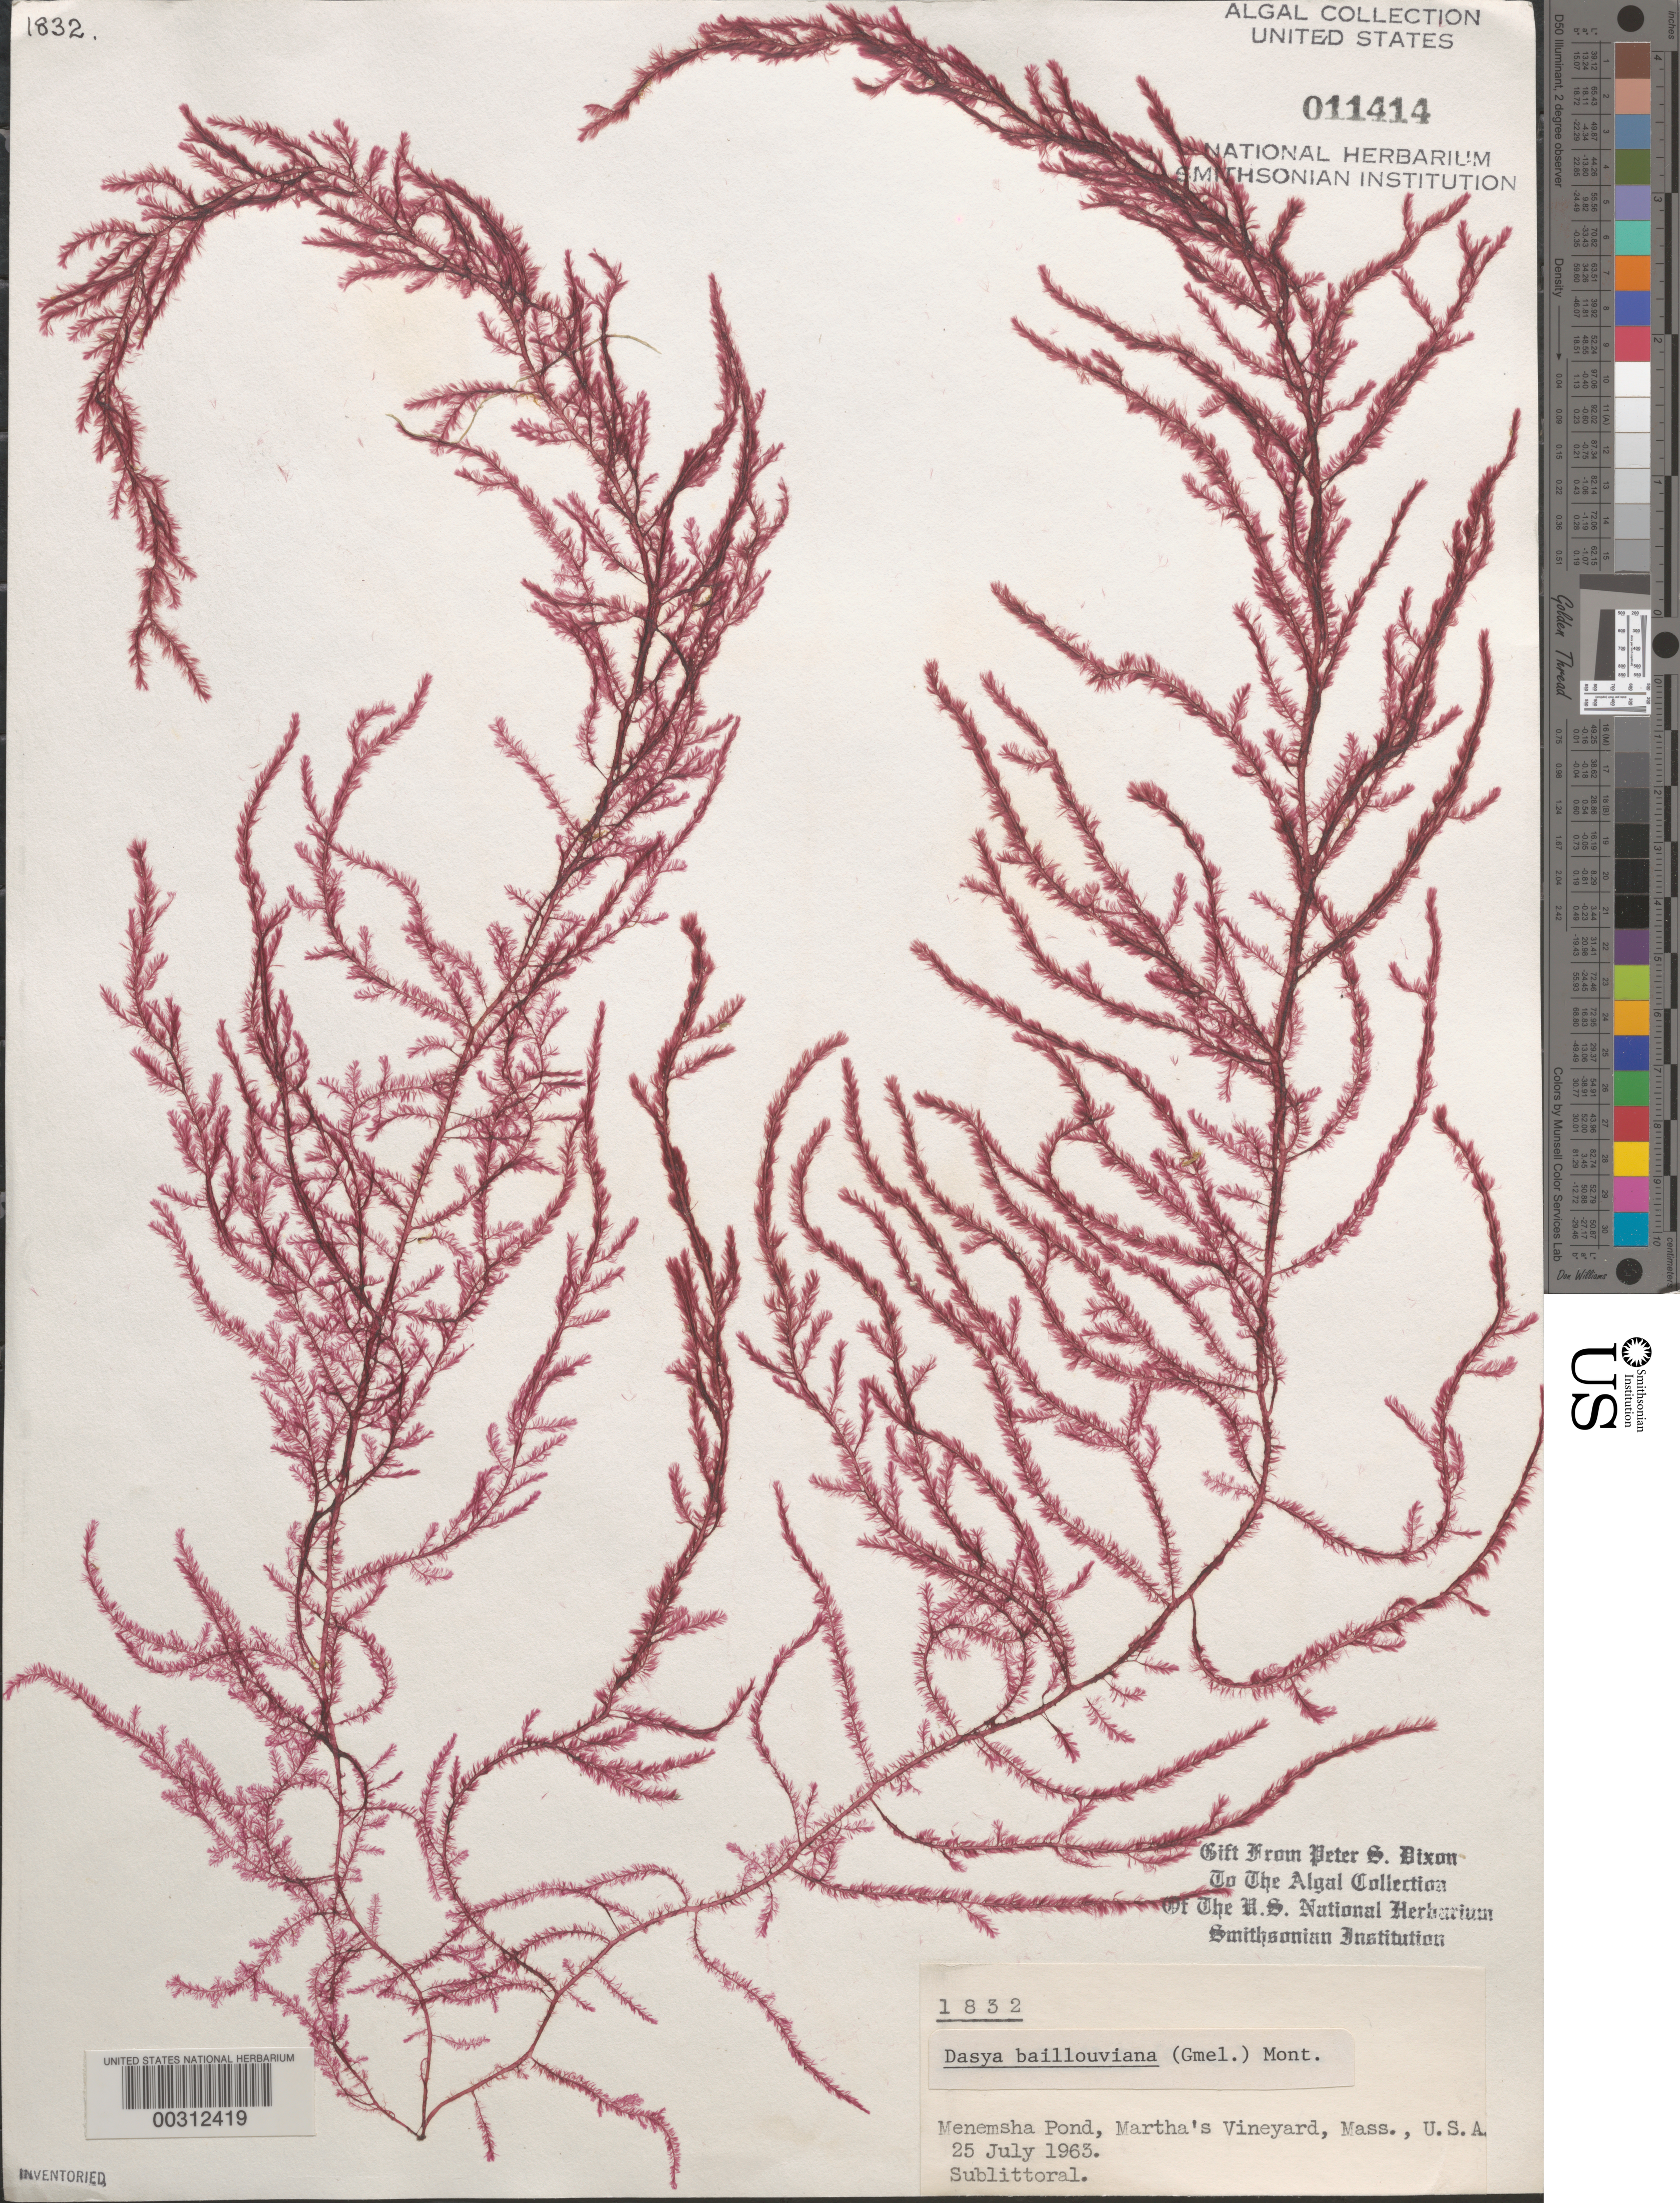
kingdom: Plantae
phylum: Rhodophyta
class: Florideophyceae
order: Ceramiales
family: Dasyaceae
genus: Dasya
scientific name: Dasya pedicellata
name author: (C. Agardh) C. Agardh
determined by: Algae name updating Project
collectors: P. S. Dixon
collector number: PSD 1832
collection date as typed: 25 Jul 1963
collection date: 1963-07-25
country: United States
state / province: Massachusetts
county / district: Dukes County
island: Martha's Vineyard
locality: Menemsha Pond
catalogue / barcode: US 11414